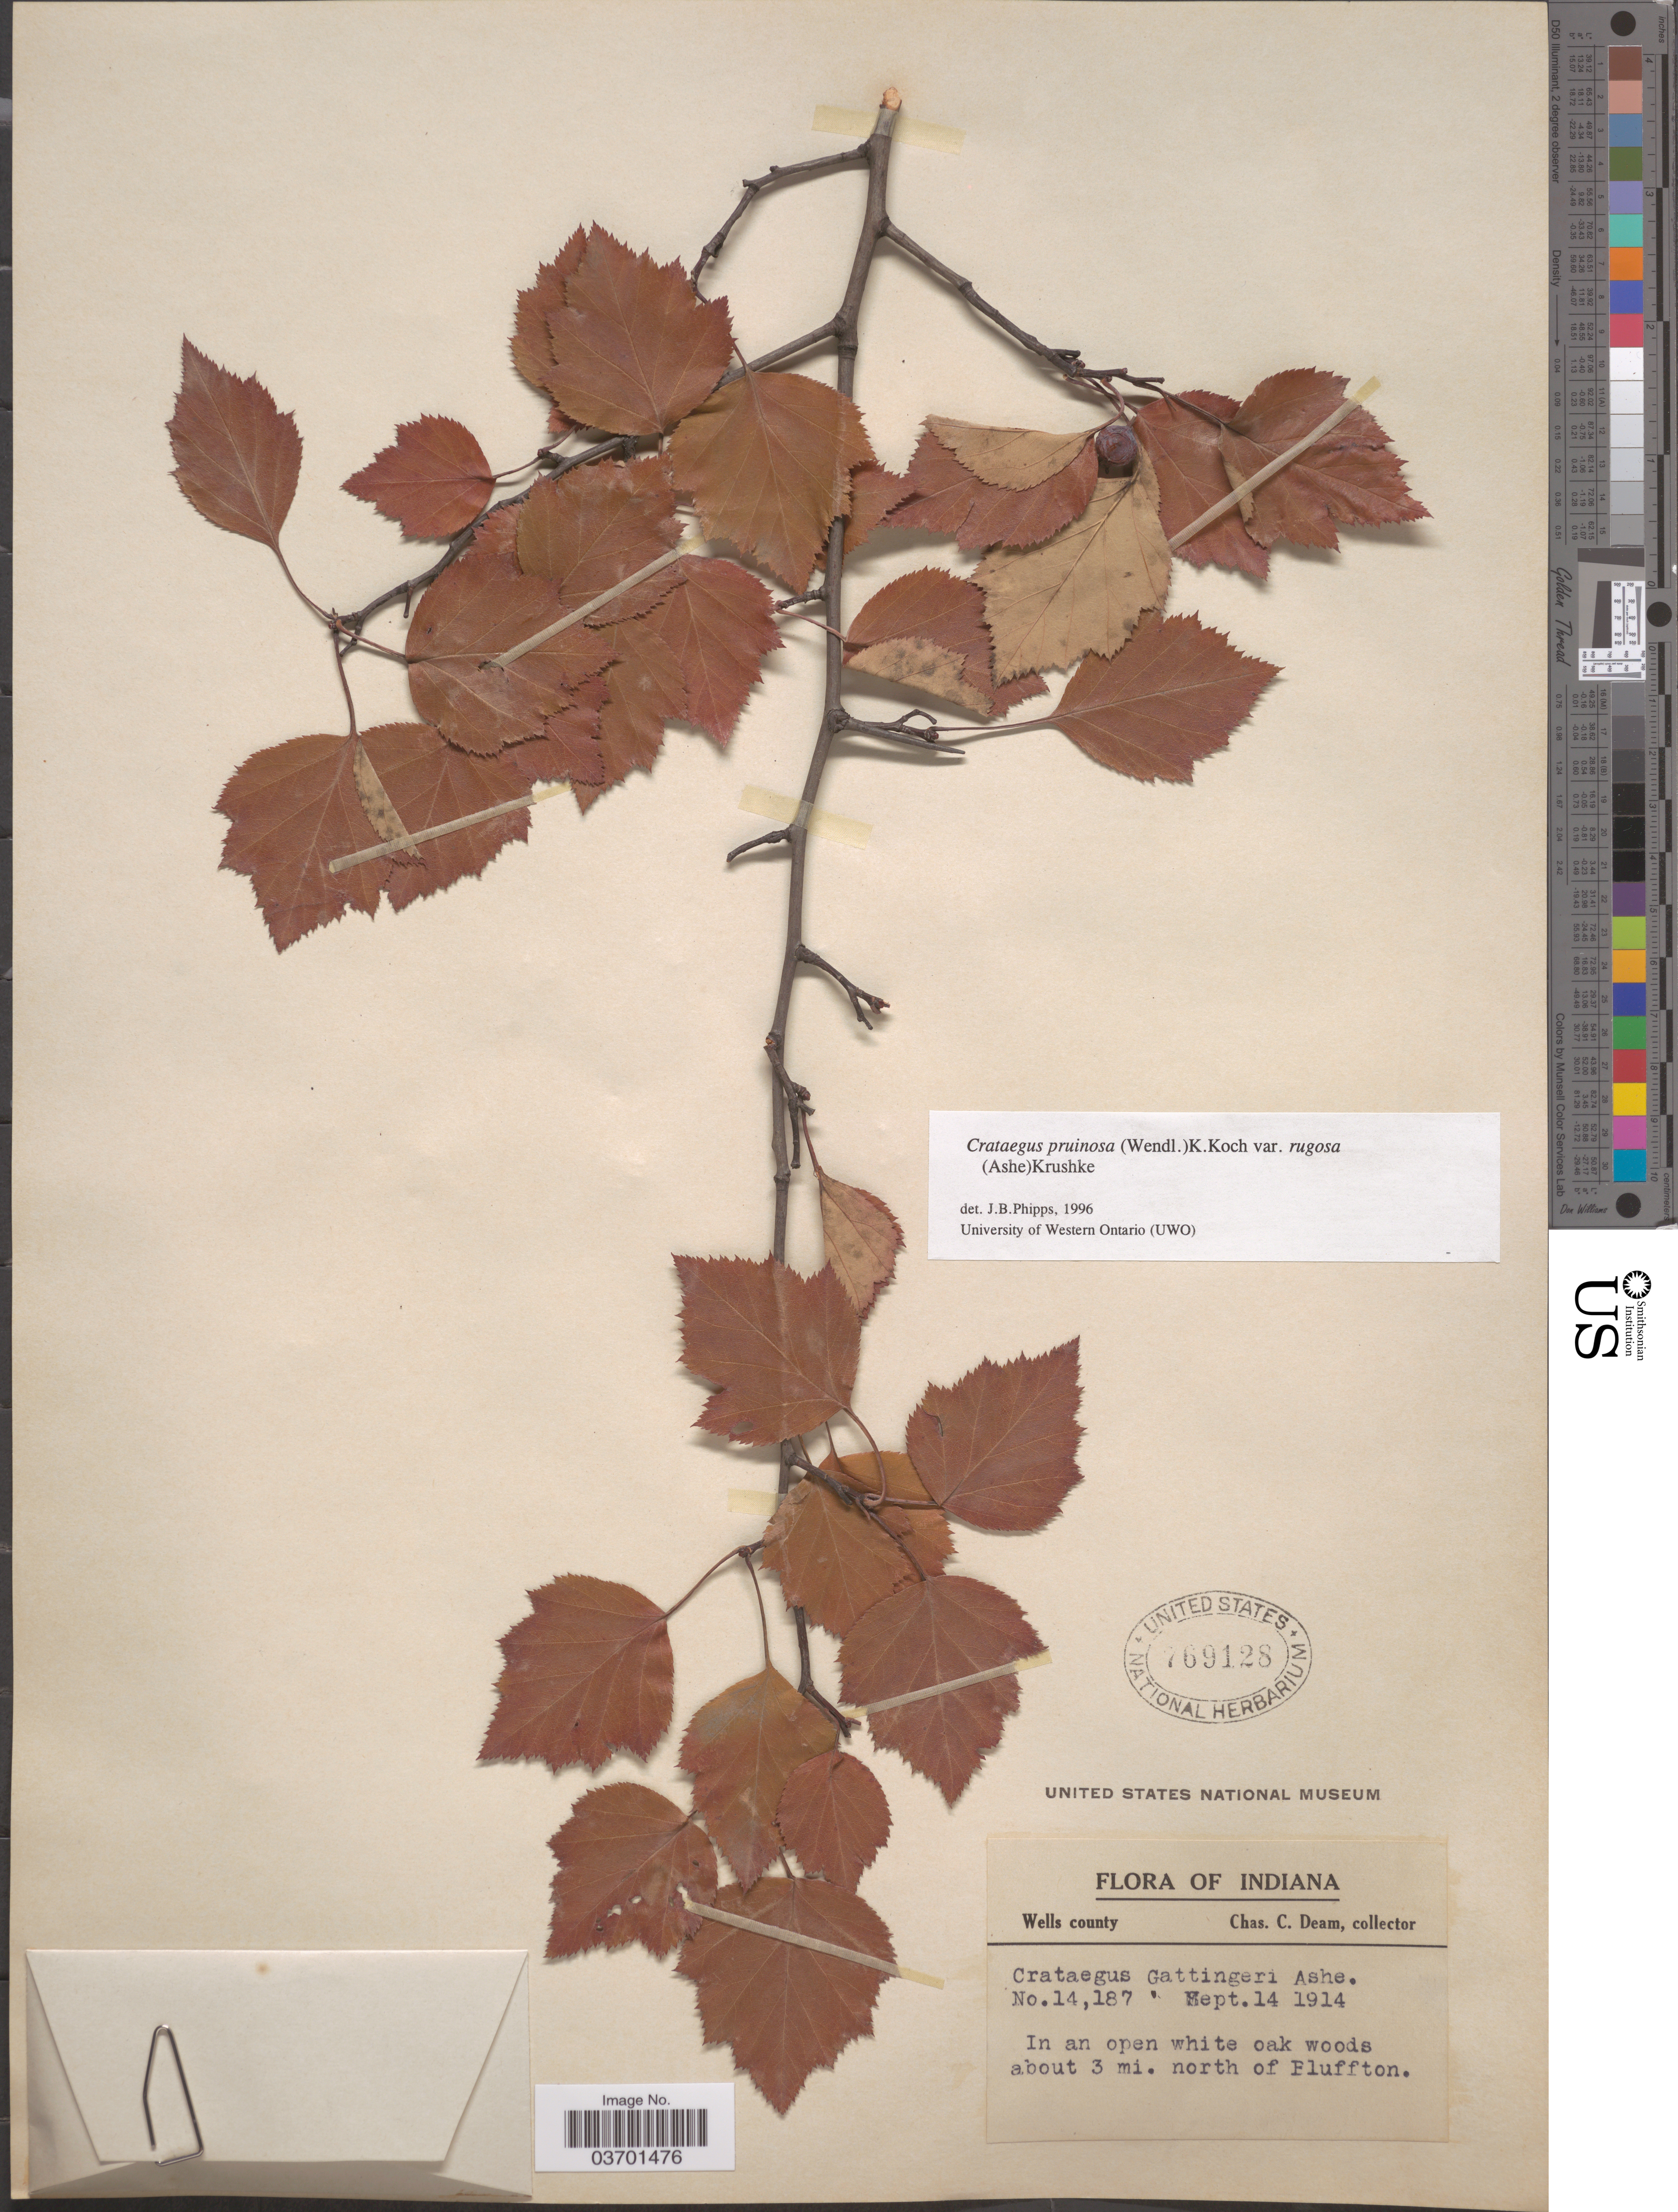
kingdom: Plantae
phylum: Tracheophyta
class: Magnoliopsida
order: Rosales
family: Rosaceae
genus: Crataegus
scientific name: Crataegus pruinosa var. rugosa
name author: (Ashe) Kruschke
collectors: C. C. Deam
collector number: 14187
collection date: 1914-09-14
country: United States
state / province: Indiana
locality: Wells county. About 3 mi. north of Fluffton.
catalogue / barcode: US 769128